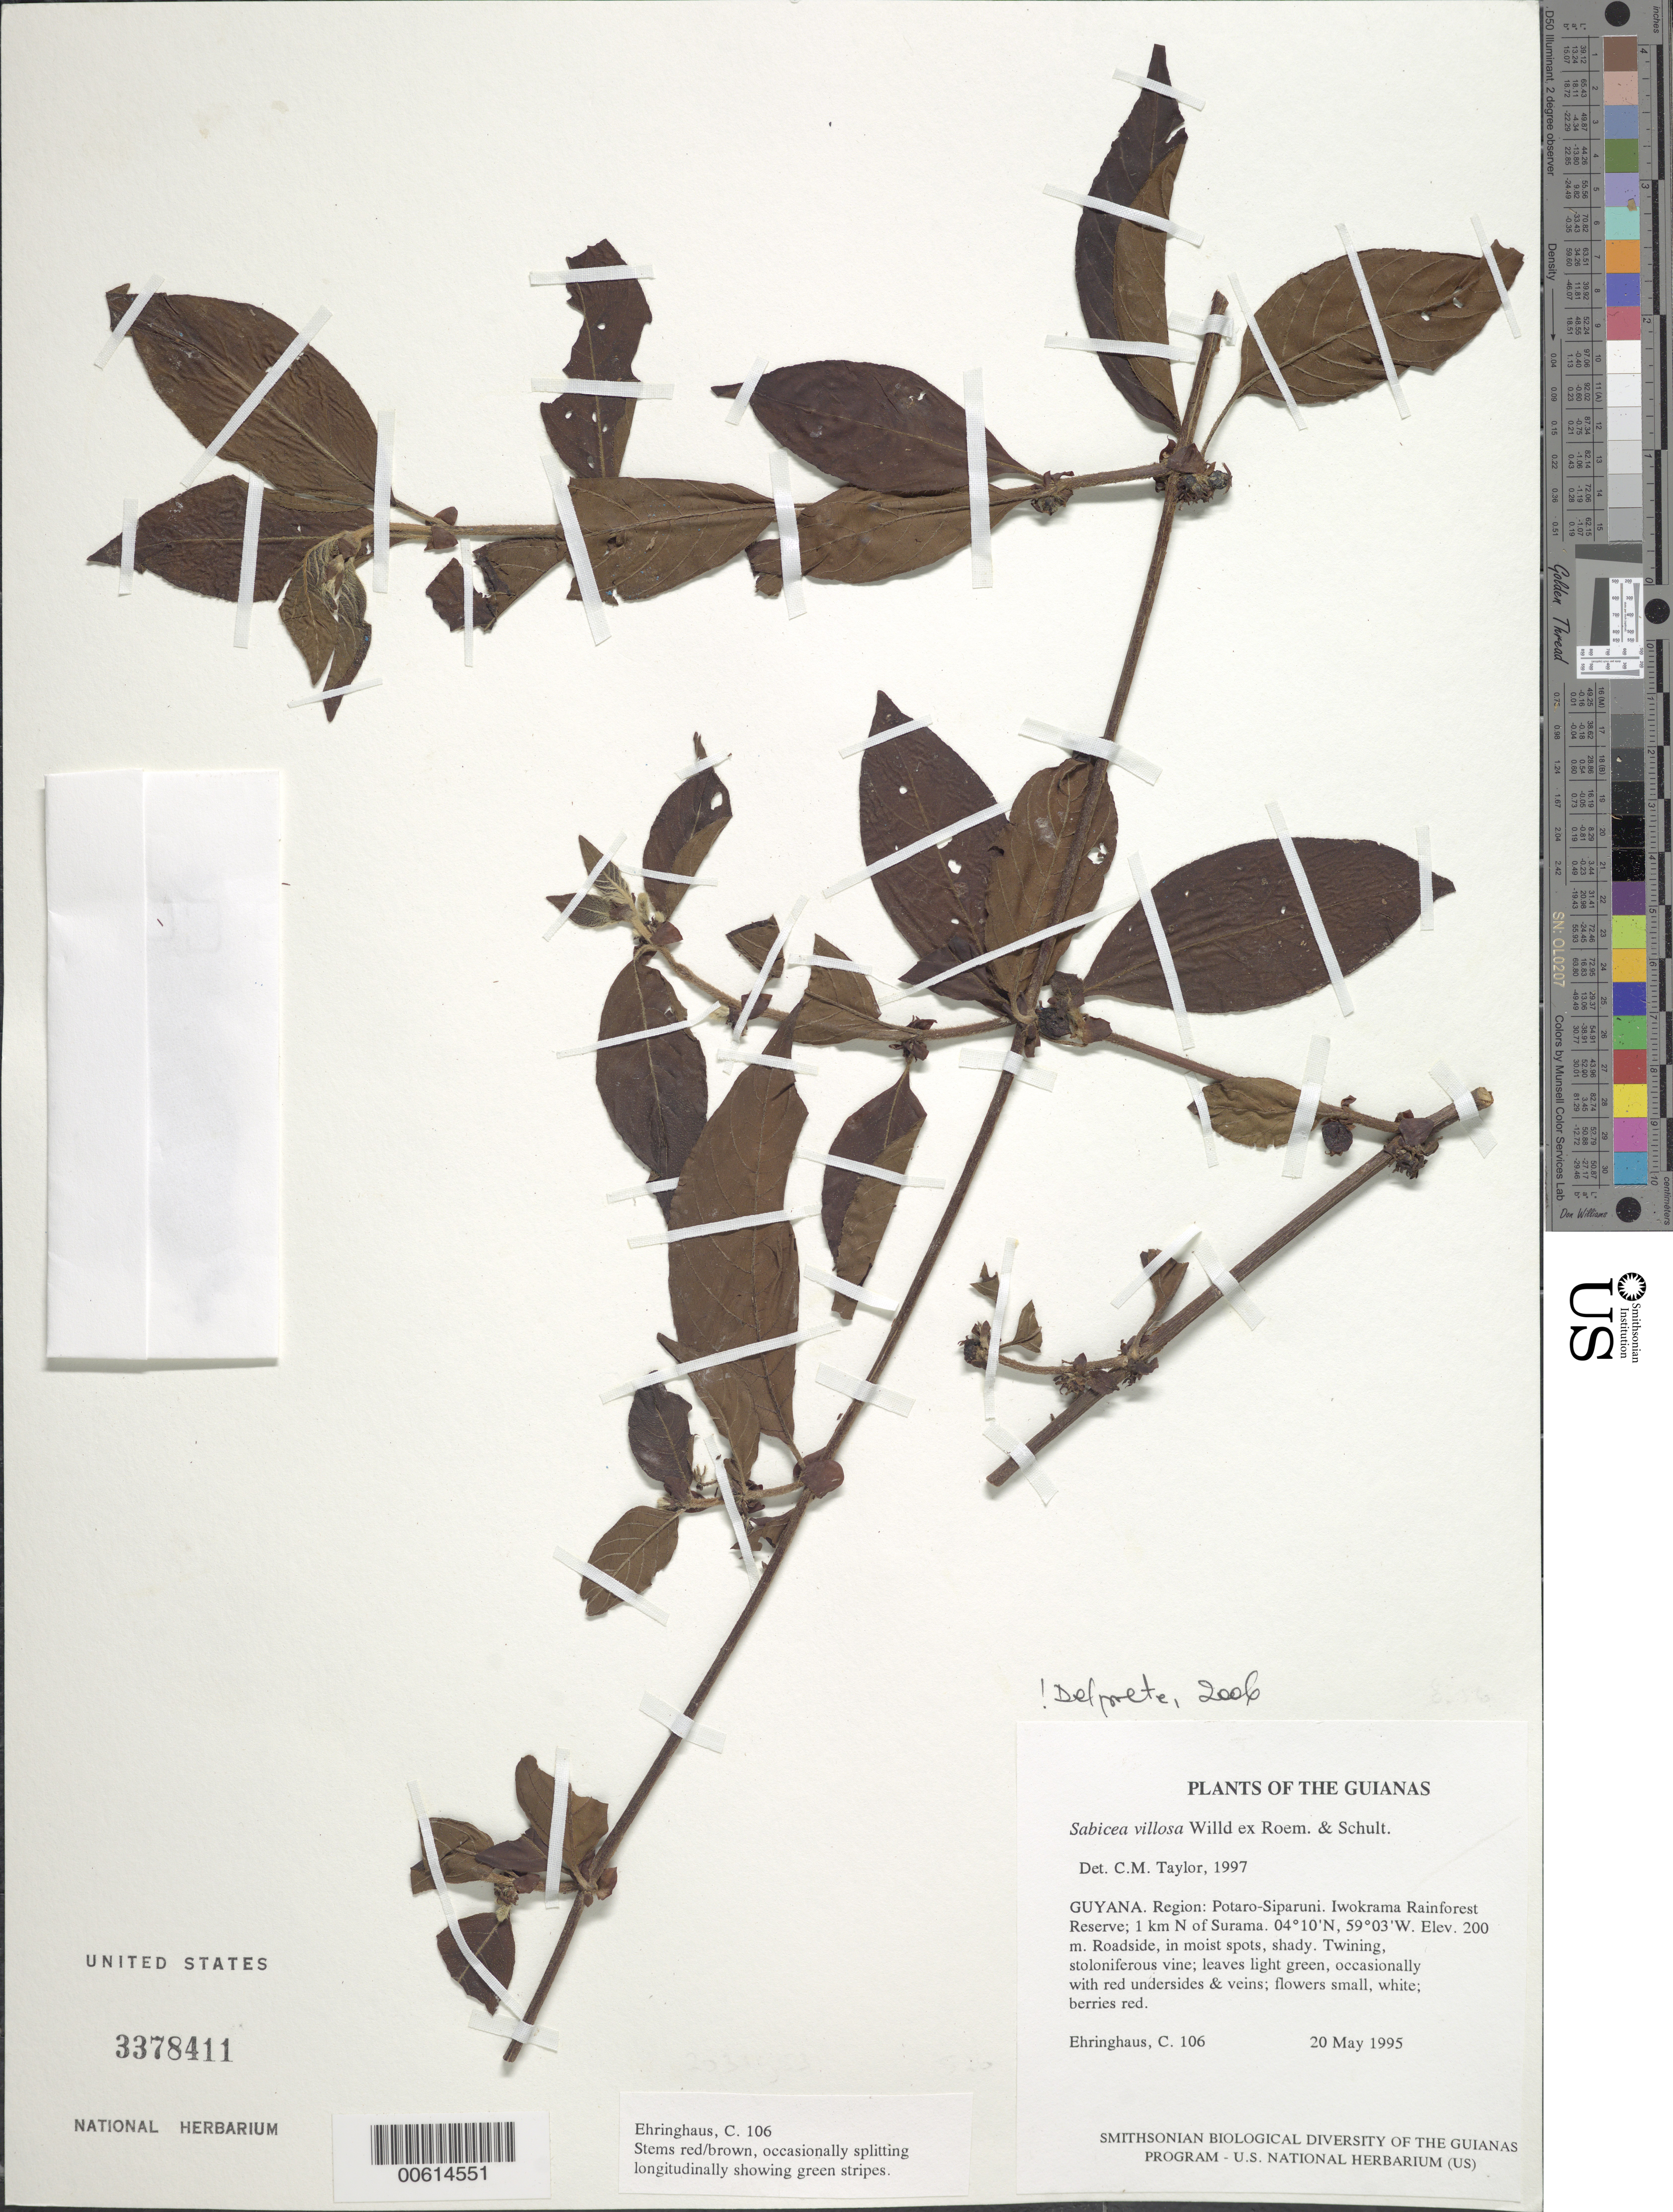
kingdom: Plantae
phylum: Tracheophyta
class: Magnoliopsida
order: Gentianales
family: Rubiaceae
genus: Sabicea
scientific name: Sabicea glabrescens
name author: Benth.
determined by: Delprete, P. G., Herb. de Guyane Cay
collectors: C. Ehringhaus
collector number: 106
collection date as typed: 20 May 1995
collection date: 1995-05-20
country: Guyana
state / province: Potaro-Siparuni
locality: Iwokrama Rainforest Reserve; 1 km N of Surama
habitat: Roadside, in moist spots, shady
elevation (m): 200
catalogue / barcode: US 3378411